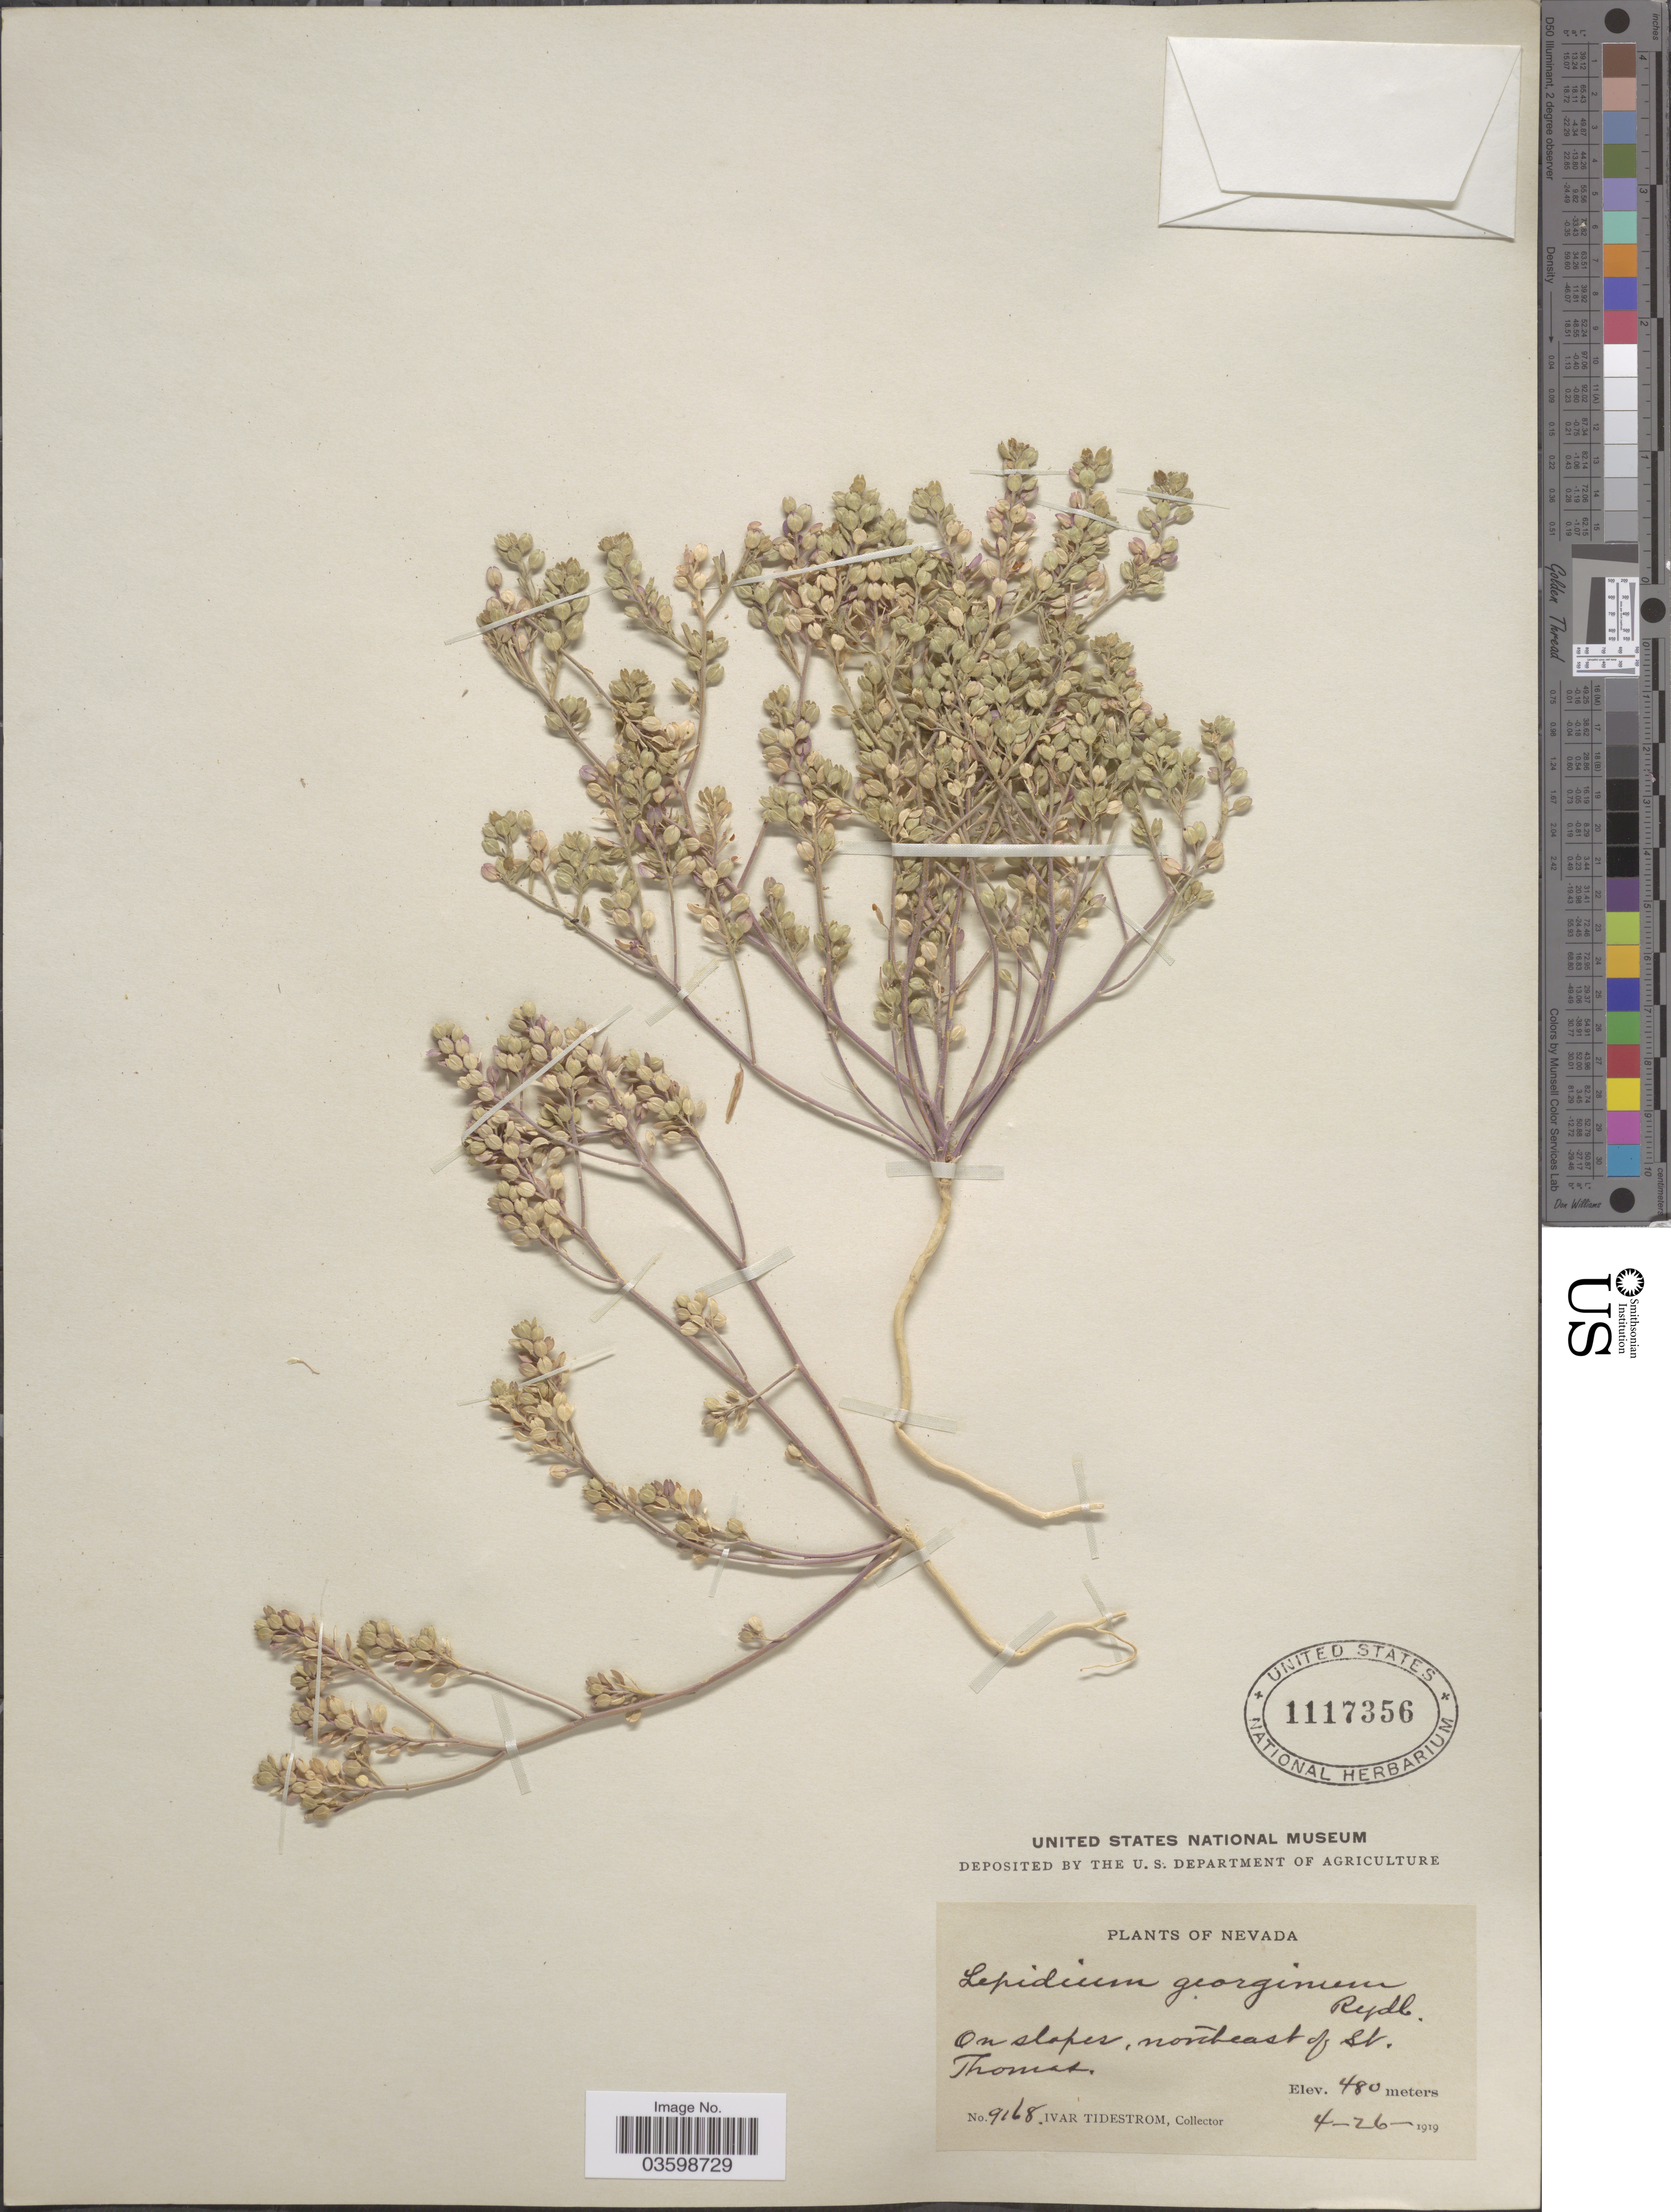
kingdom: Plantae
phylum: Tracheophyta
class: Magnoliopsida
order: Brassicales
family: Brassicaceae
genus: Lepidium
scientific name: Lepidium lasiocarpum var. georginum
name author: (Rydb.) C.L. Hitchc.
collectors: I. F. Tidestrom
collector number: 9168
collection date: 1919-04-26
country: United States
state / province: Nevada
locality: On slopes, northeast of St. Thomas.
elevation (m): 480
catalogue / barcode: US 1117356